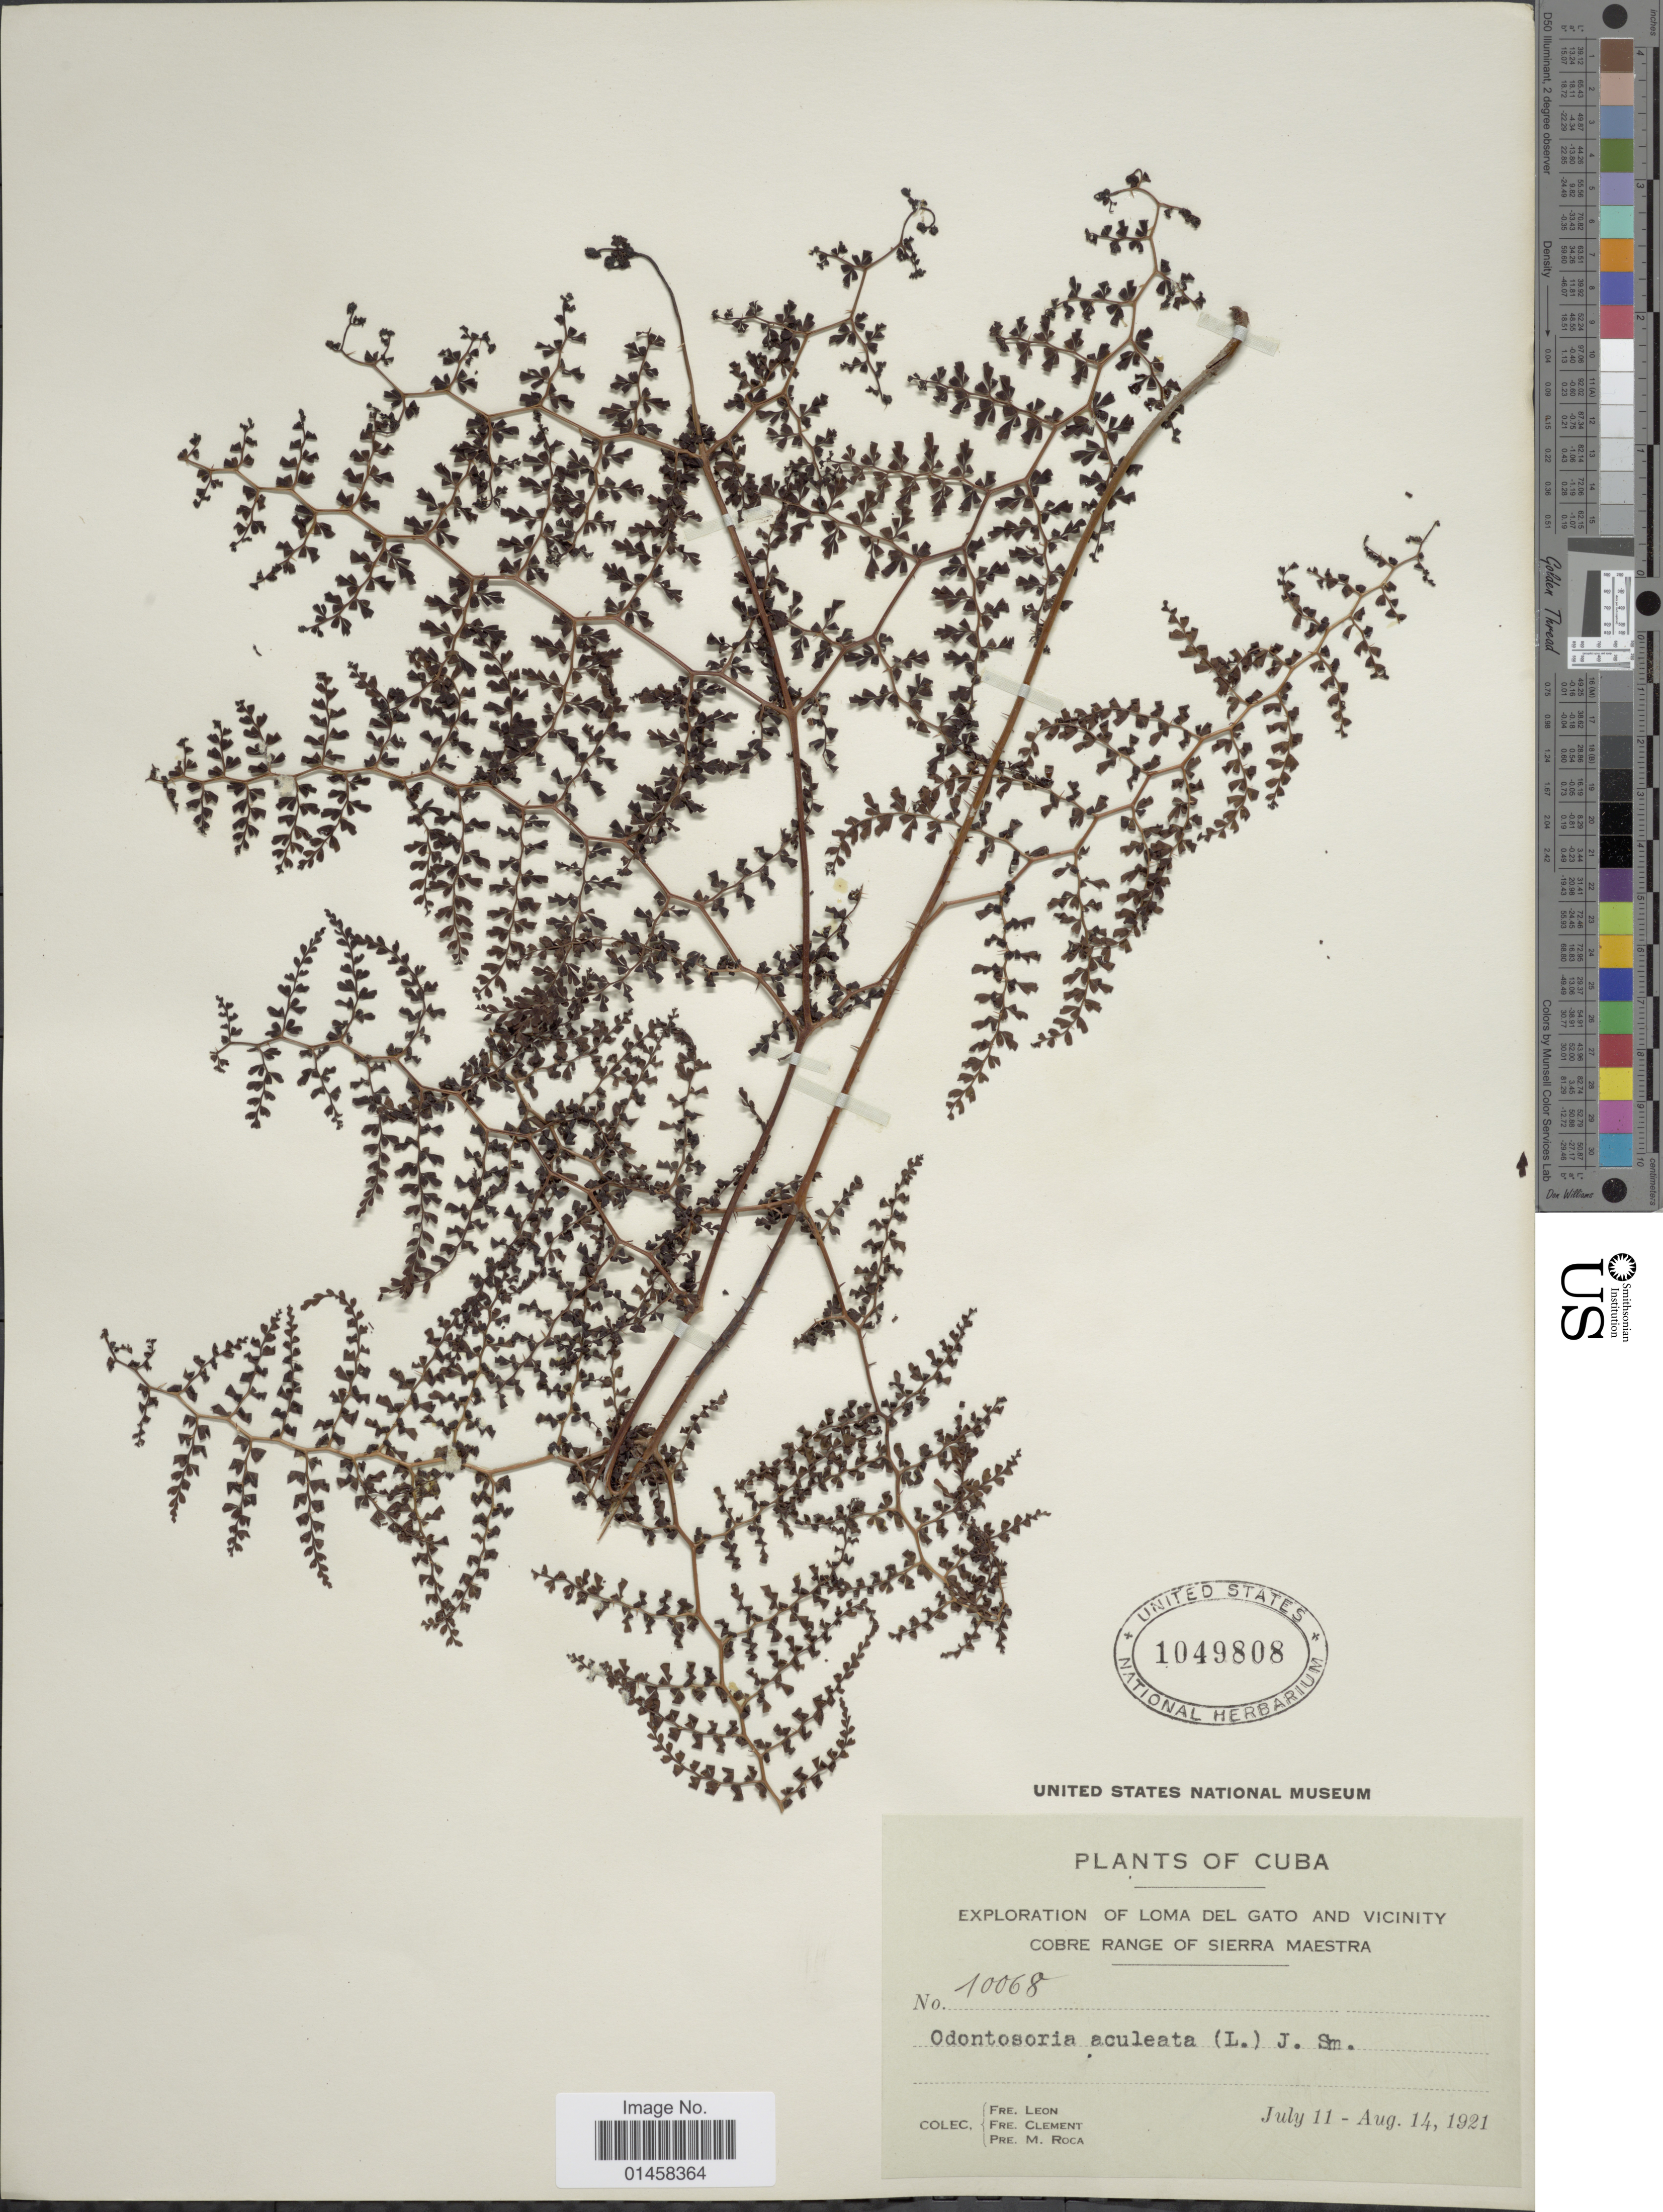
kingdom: Plantae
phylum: Tracheophyta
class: Polypodiopsida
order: Polypodiales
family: Lindsaeaceae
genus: Odontosoria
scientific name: Odontosoria aculeata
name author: (L.) J. Sm.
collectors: Bro. León, B. Clement & M. Roca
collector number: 10068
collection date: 1921-07-11/1921-08-14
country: Cuba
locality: Loma Del Gato and vicinity Cobre Range of Sierra Maestra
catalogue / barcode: US 1049808